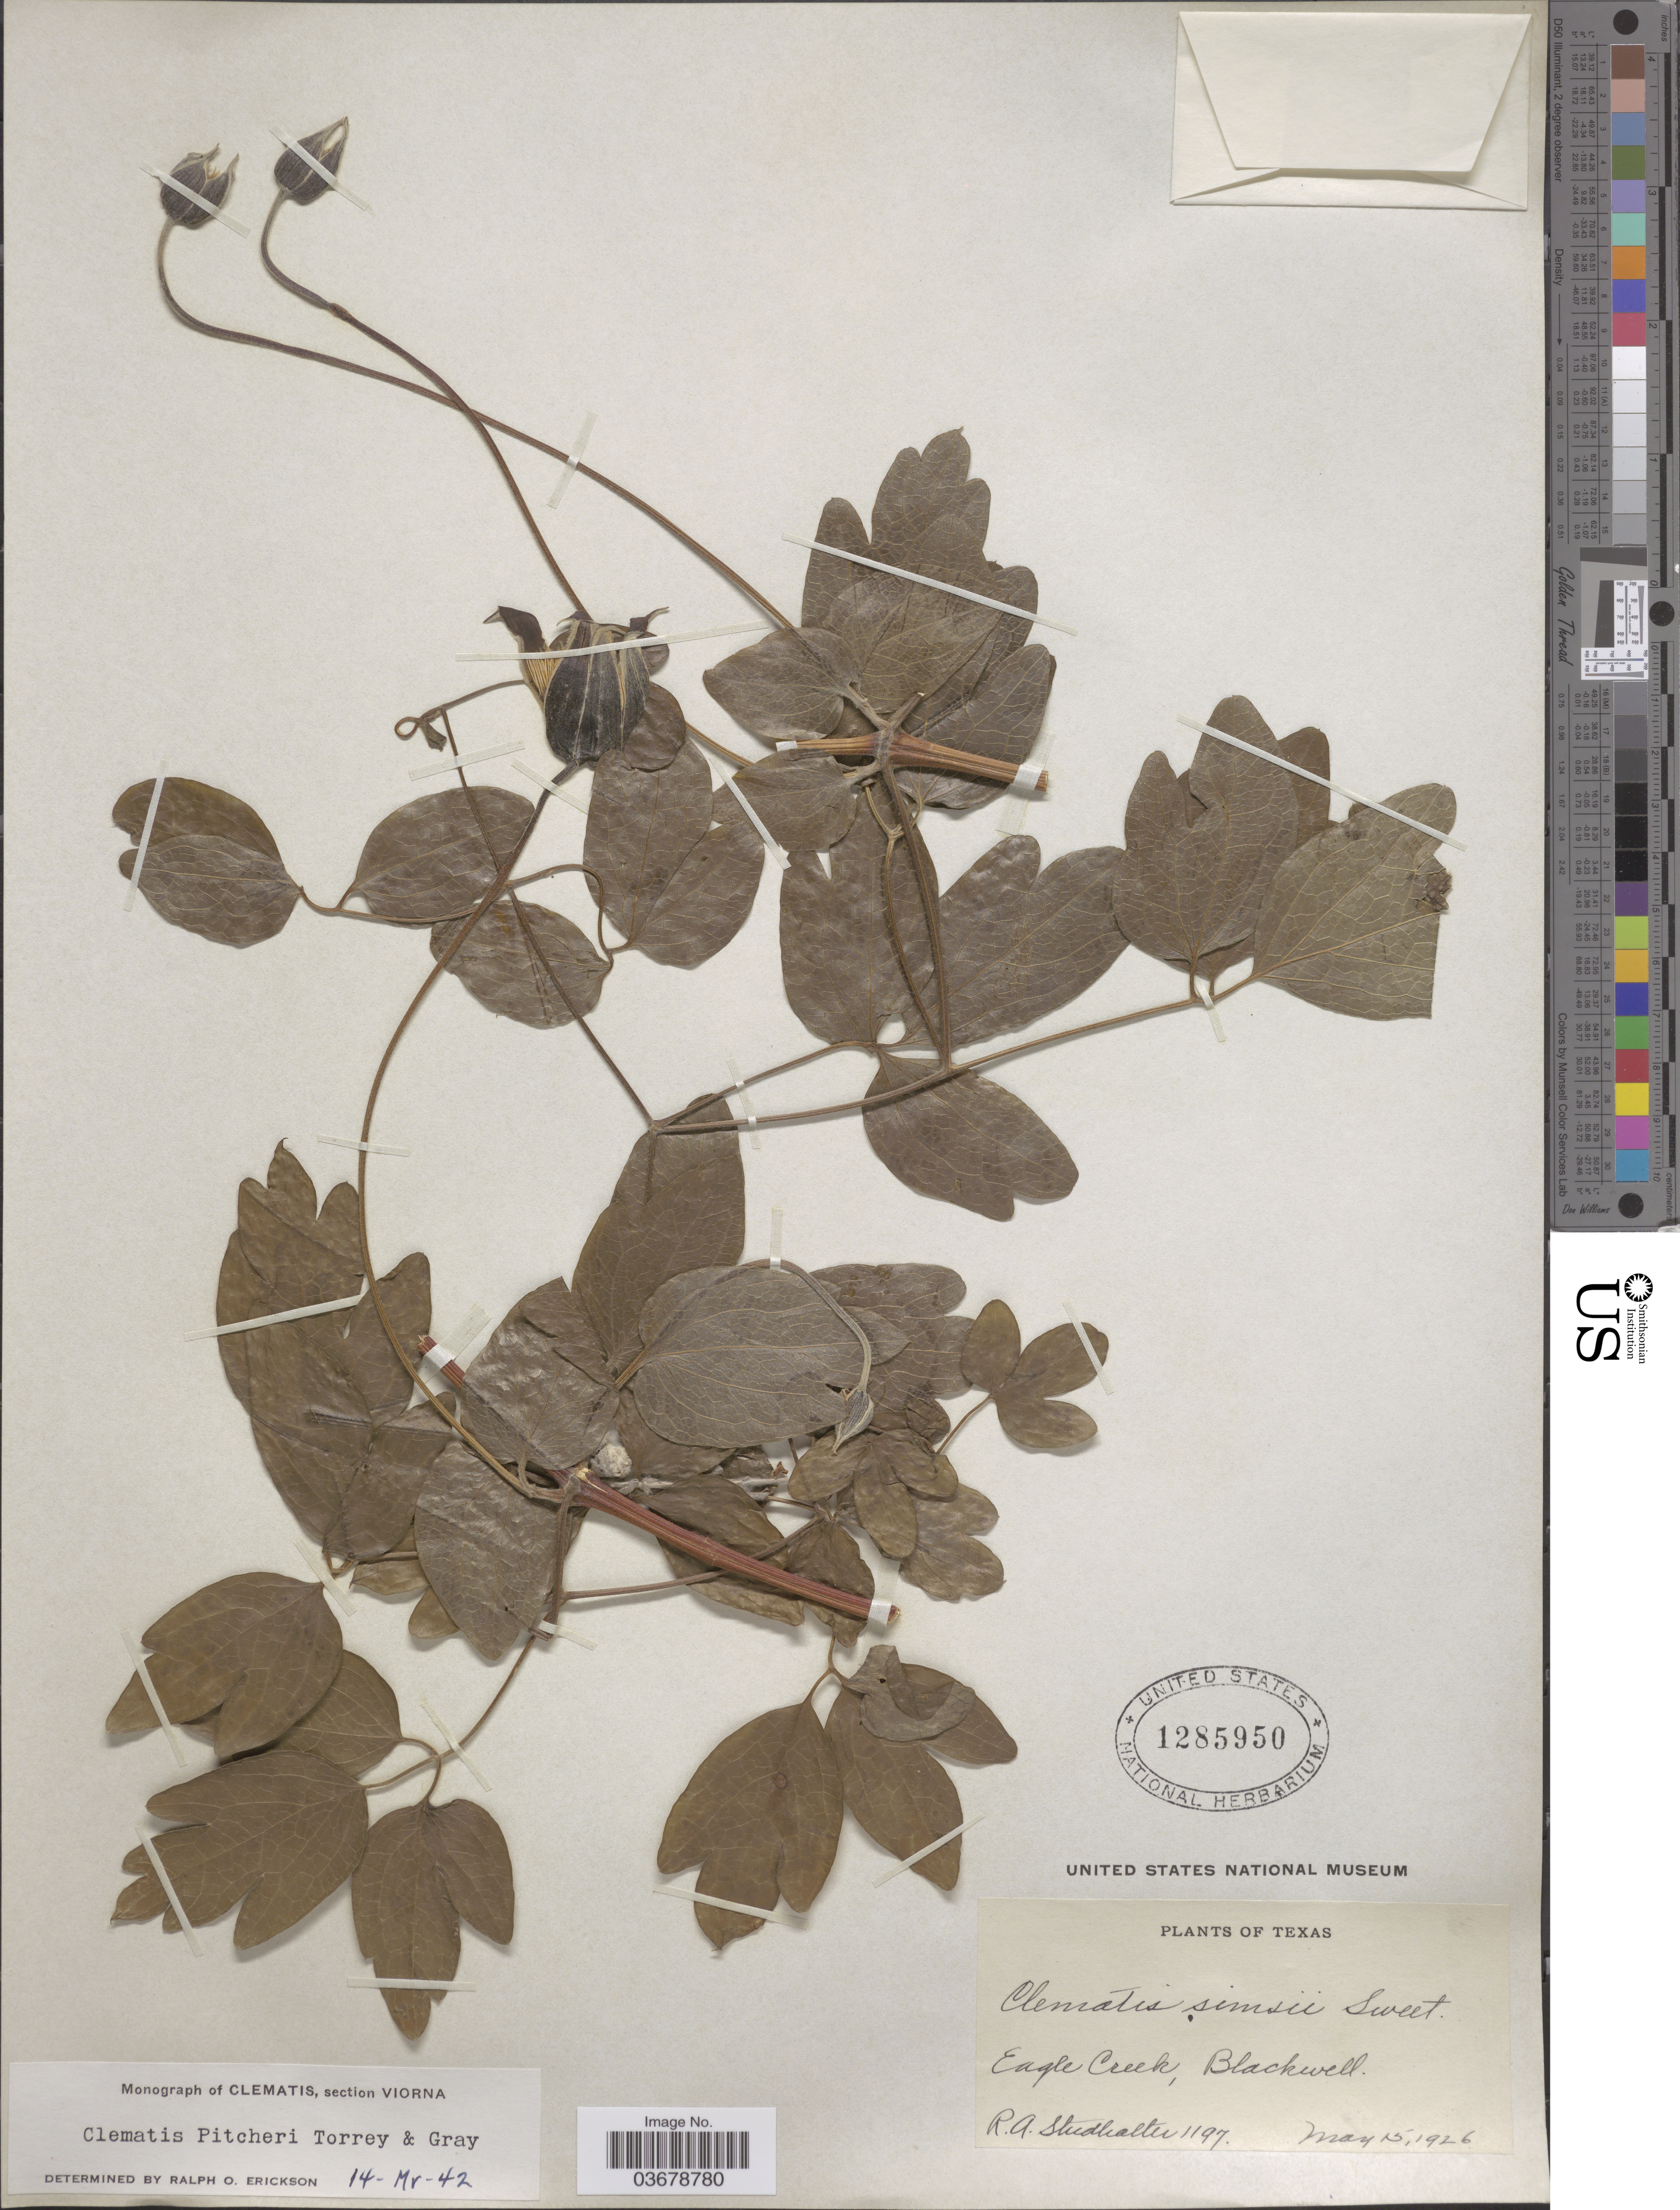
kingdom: Plantae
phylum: Tracheophyta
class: Magnoliopsida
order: Ranunculales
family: Ranunculaceae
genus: Clematis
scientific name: Clematis viorna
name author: L.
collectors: R. Studhalter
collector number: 1197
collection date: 1926-05-15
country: United States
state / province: Texas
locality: Eagle Creek, Blackwell.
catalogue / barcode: US 1285950